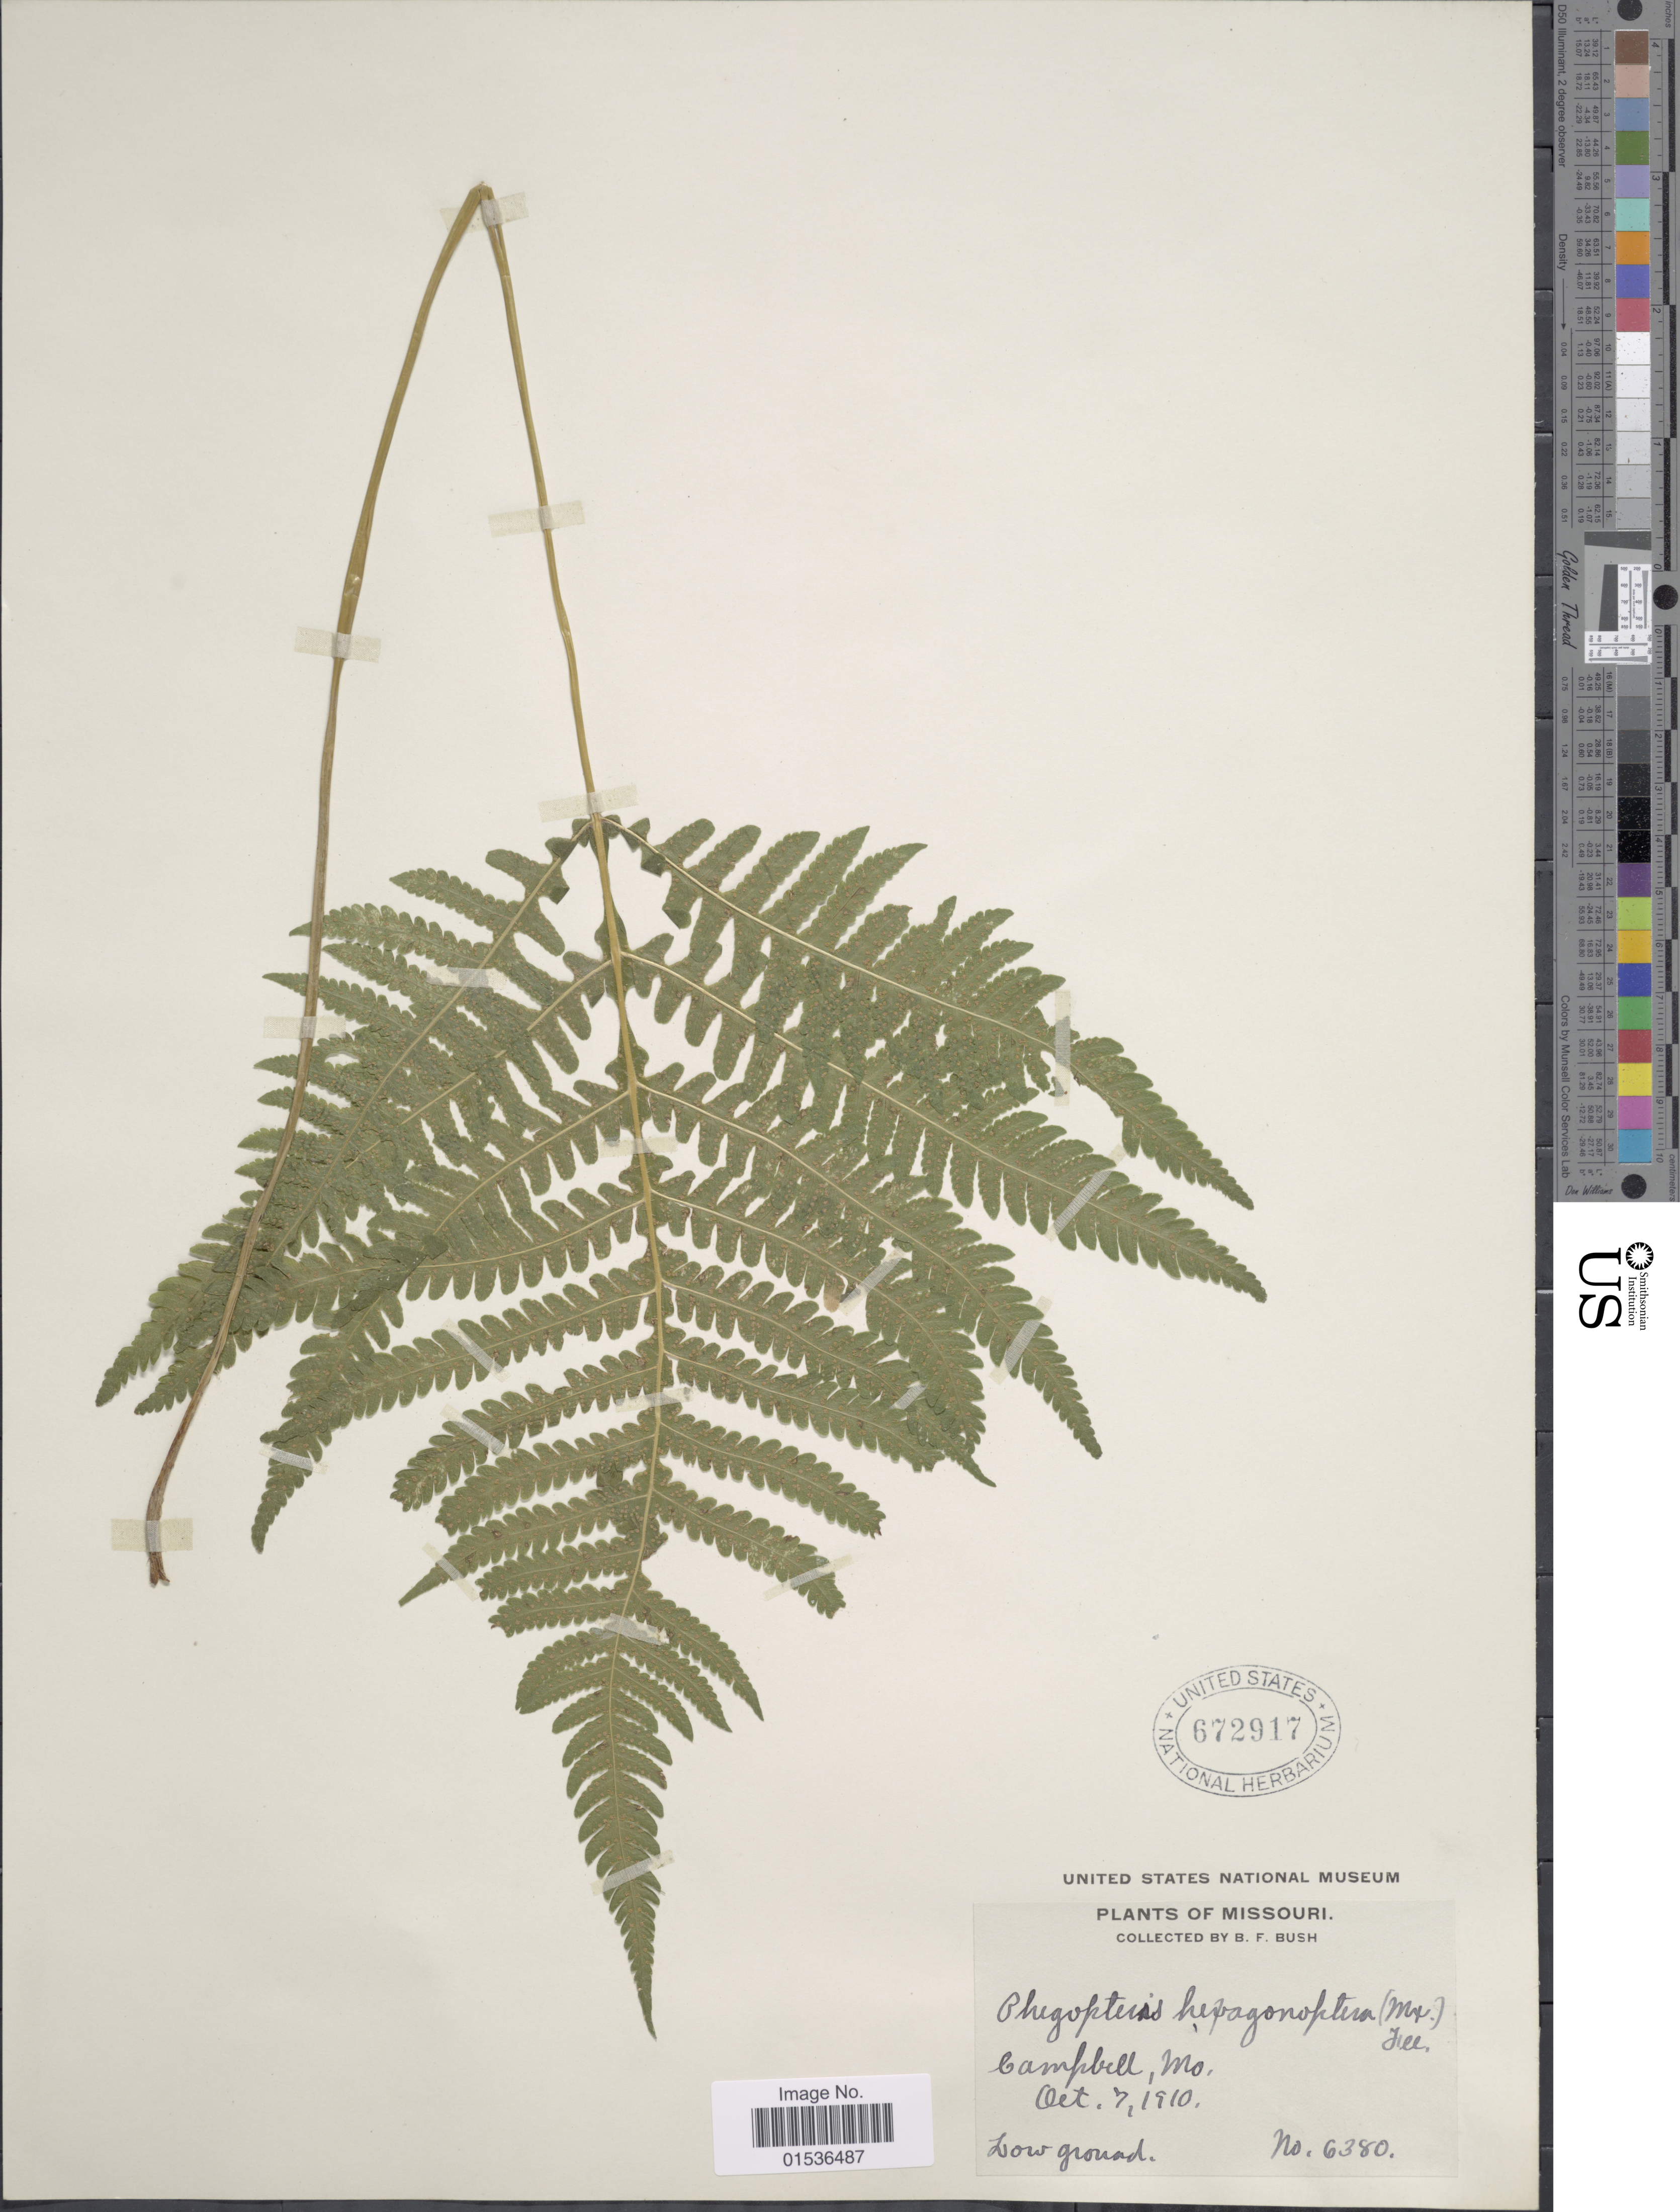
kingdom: Plantae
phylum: Tracheophyta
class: Polypodiopsida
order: Polypodiales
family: Thelypteridaceae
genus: Phegopteris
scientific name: Phegopteris hexagonoptera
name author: (Michx.) Fée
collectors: B. F. Bush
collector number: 6380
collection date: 1910-10-07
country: United States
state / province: Missouri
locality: Campbell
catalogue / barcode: US 672917